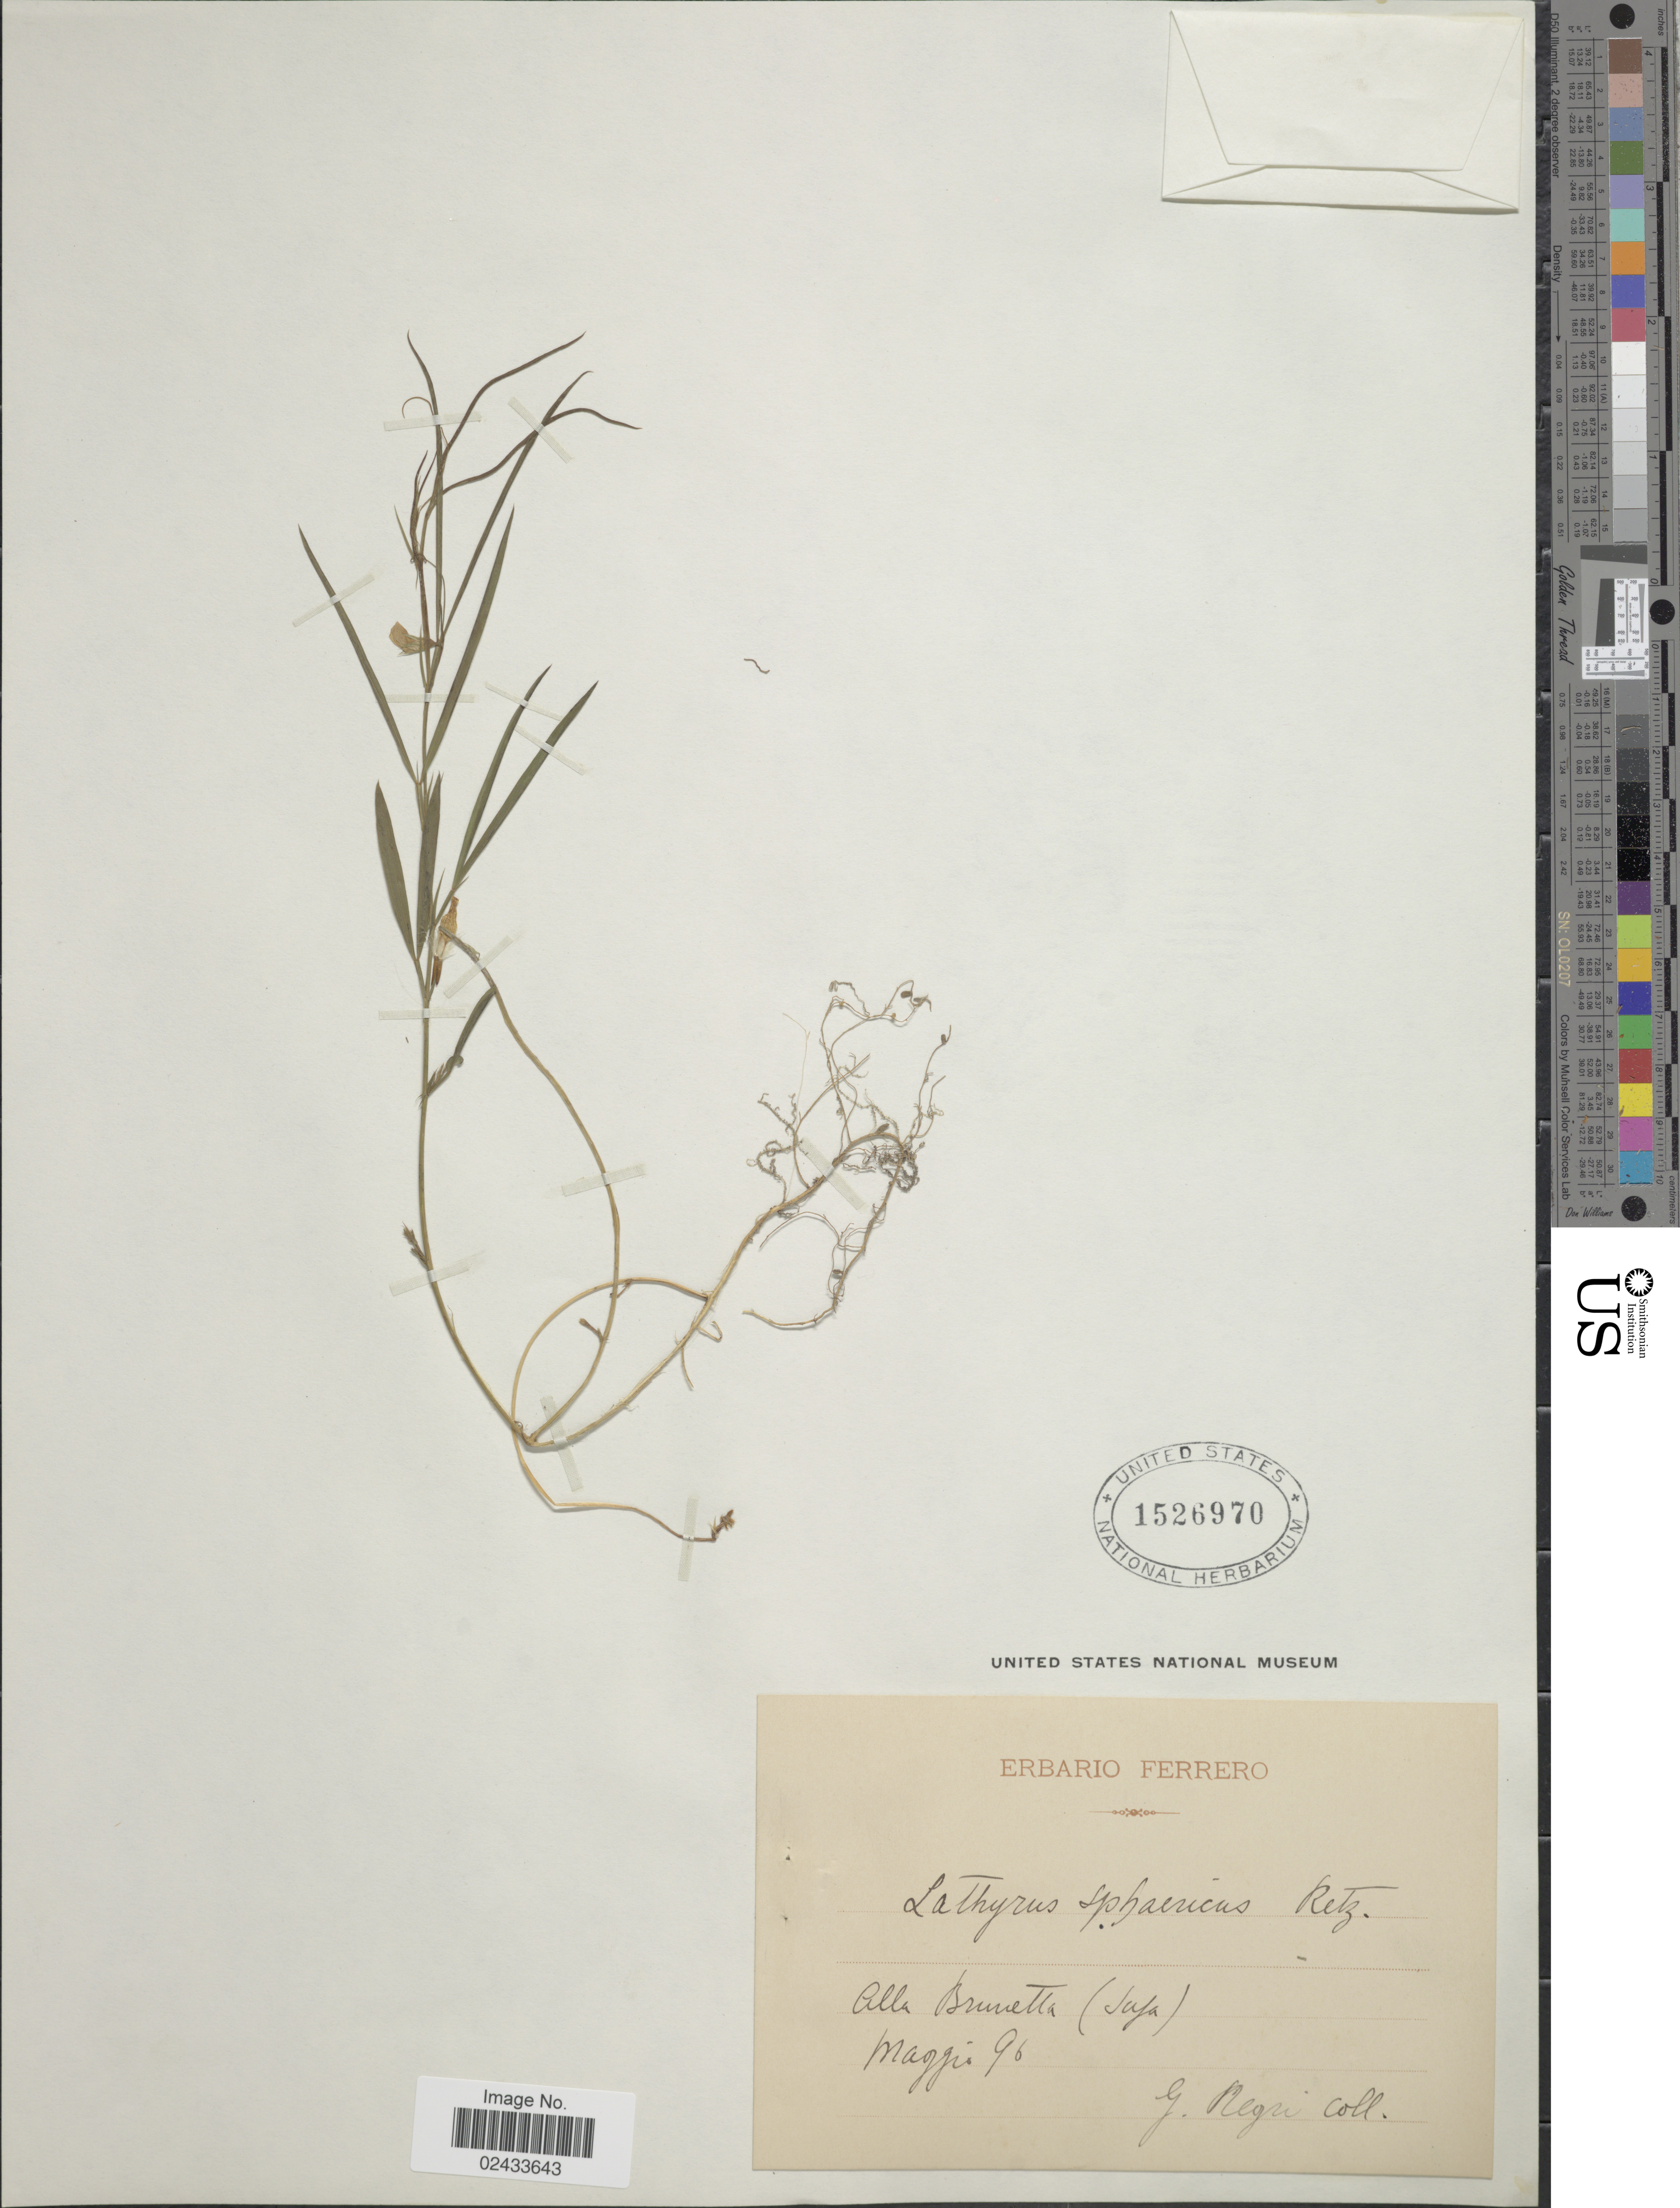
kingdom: Plantae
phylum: Tracheophyta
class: Magnoliopsida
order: Fabales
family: Fabaceae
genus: Lathyrus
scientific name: Lathyrus sphaericus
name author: Retz.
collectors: G. Negri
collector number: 96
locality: Alla Brunetta (Safa) Maggio 96 [interpreted]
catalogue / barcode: US 1526970